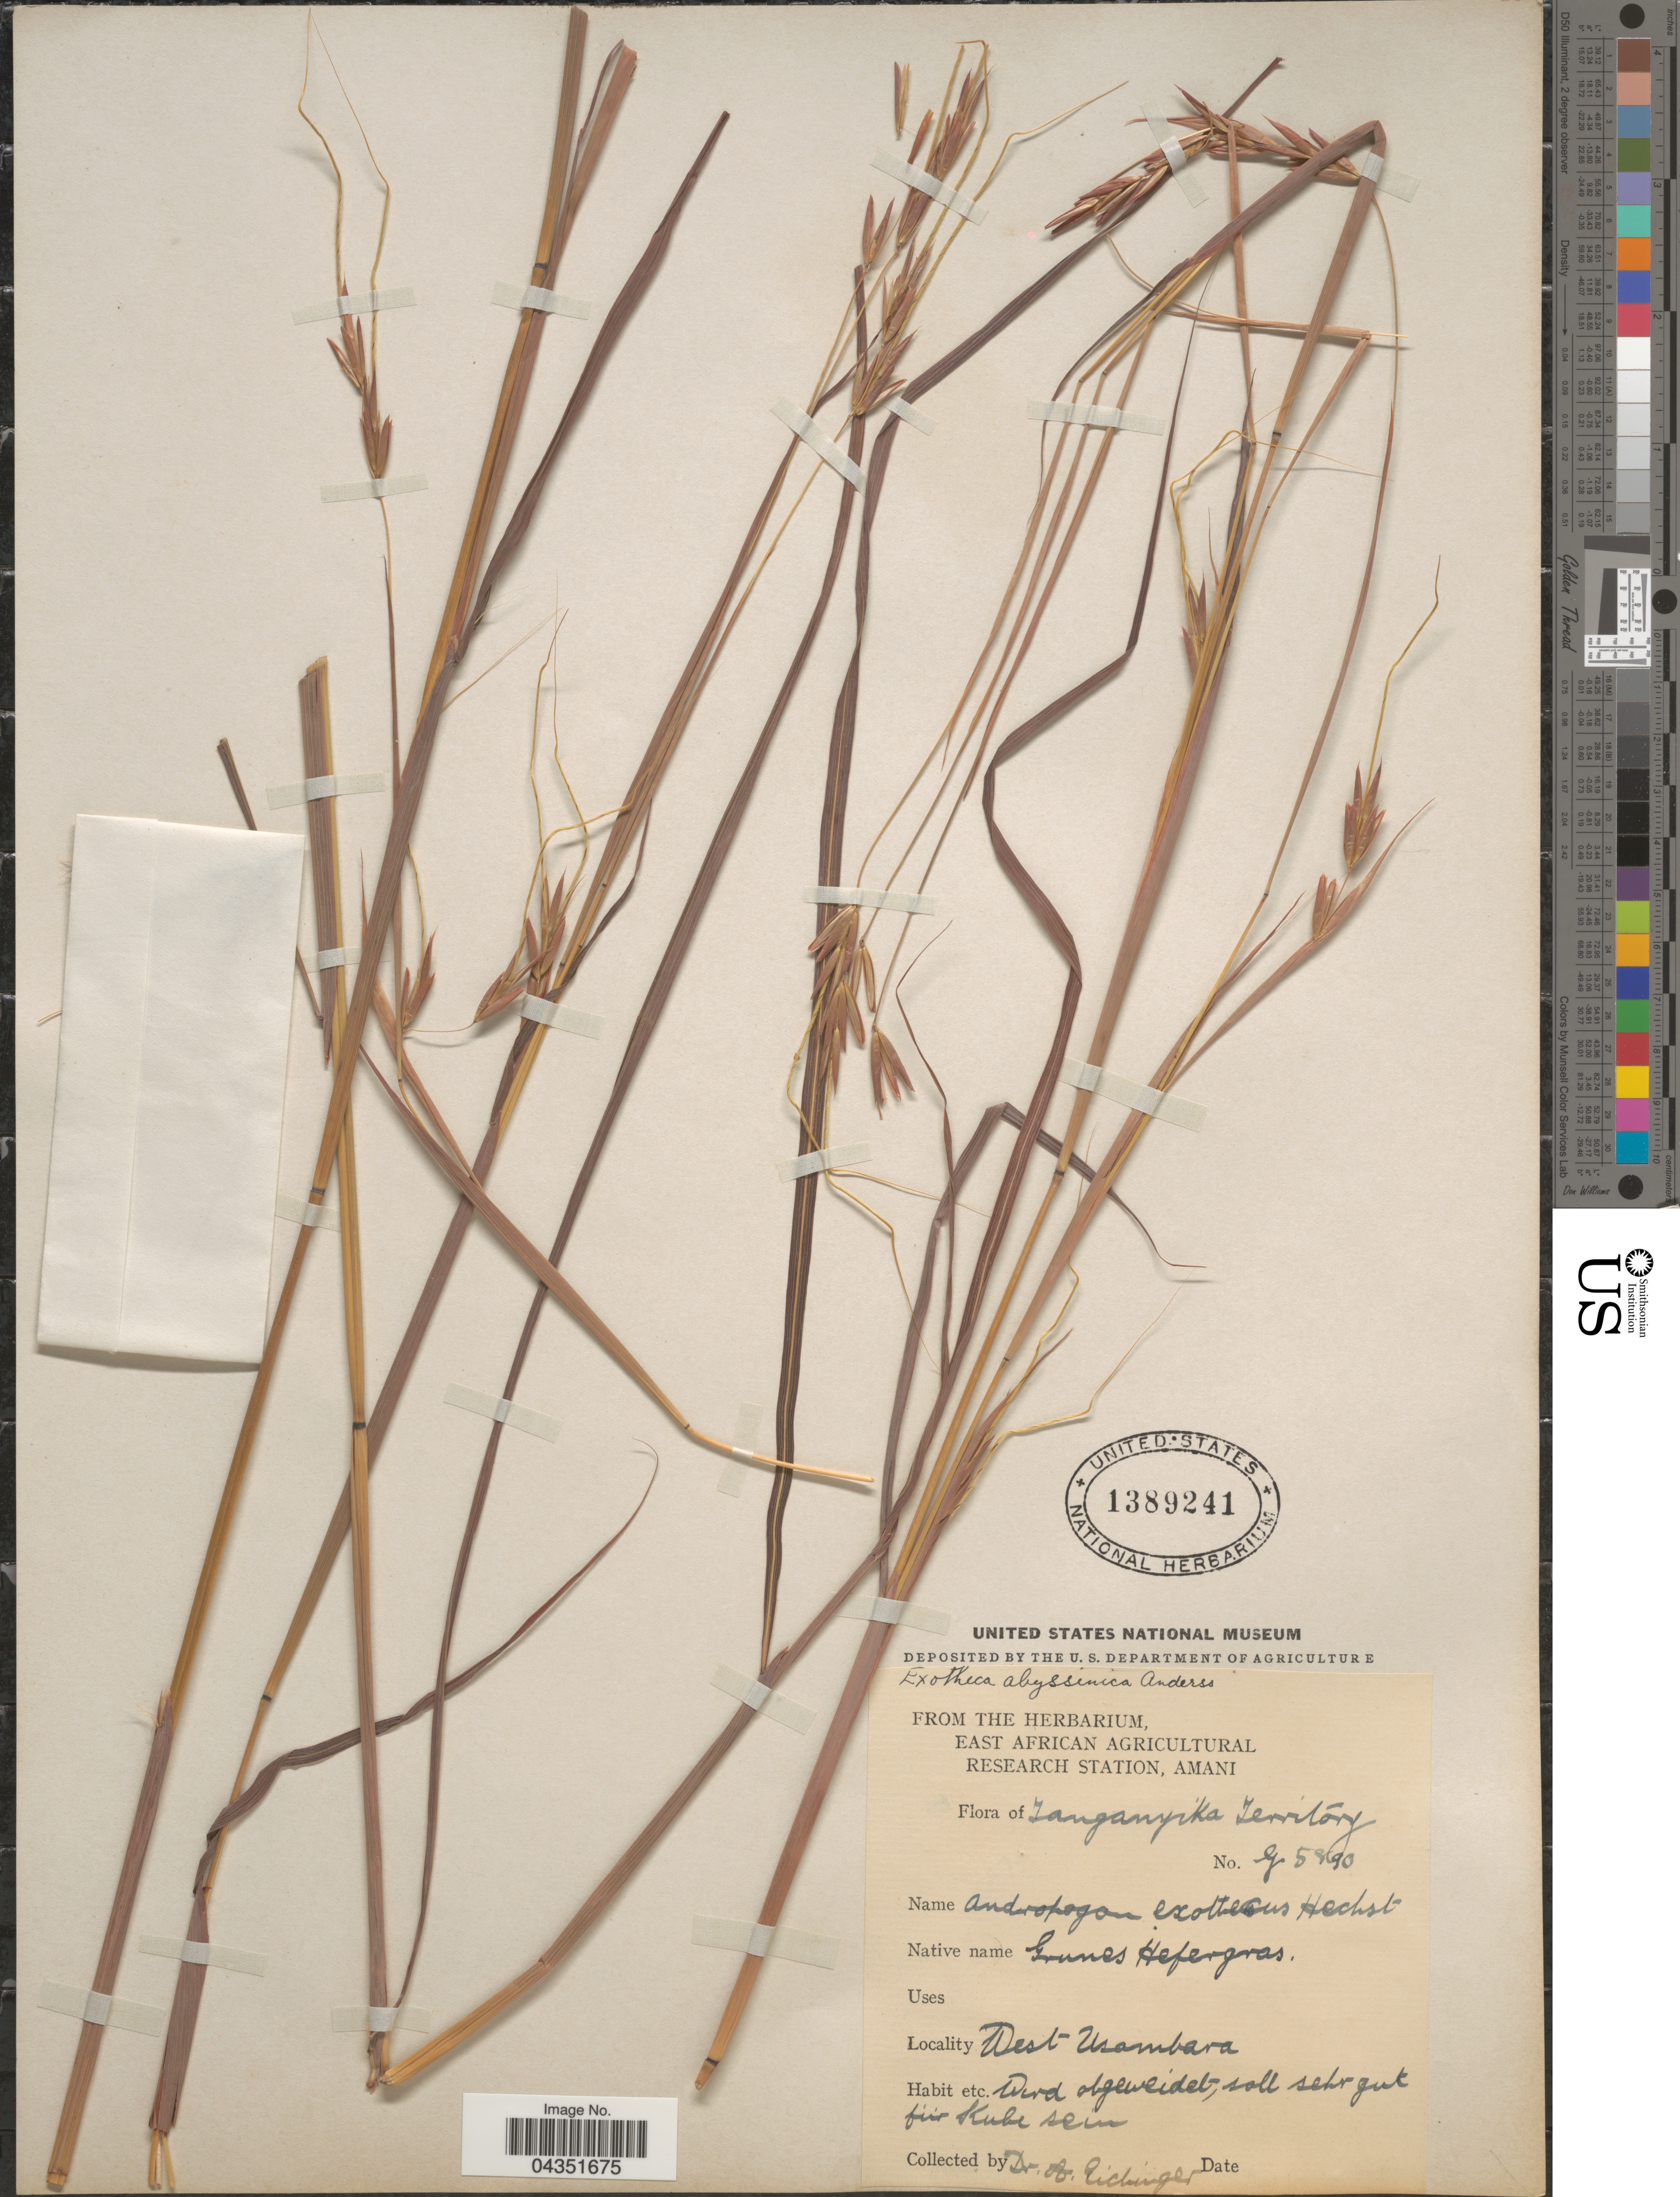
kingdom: Plantae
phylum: Tracheophyta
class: Liliopsida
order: Poales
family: Poaceae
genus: Exotheca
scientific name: Exotheca abyssinica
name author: (Hochst. ex A. Rich.) Andersson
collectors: A. Eichinger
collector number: G5890*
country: Tanzania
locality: Tanganyika Territory. West Usambara.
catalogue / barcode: US 1389241